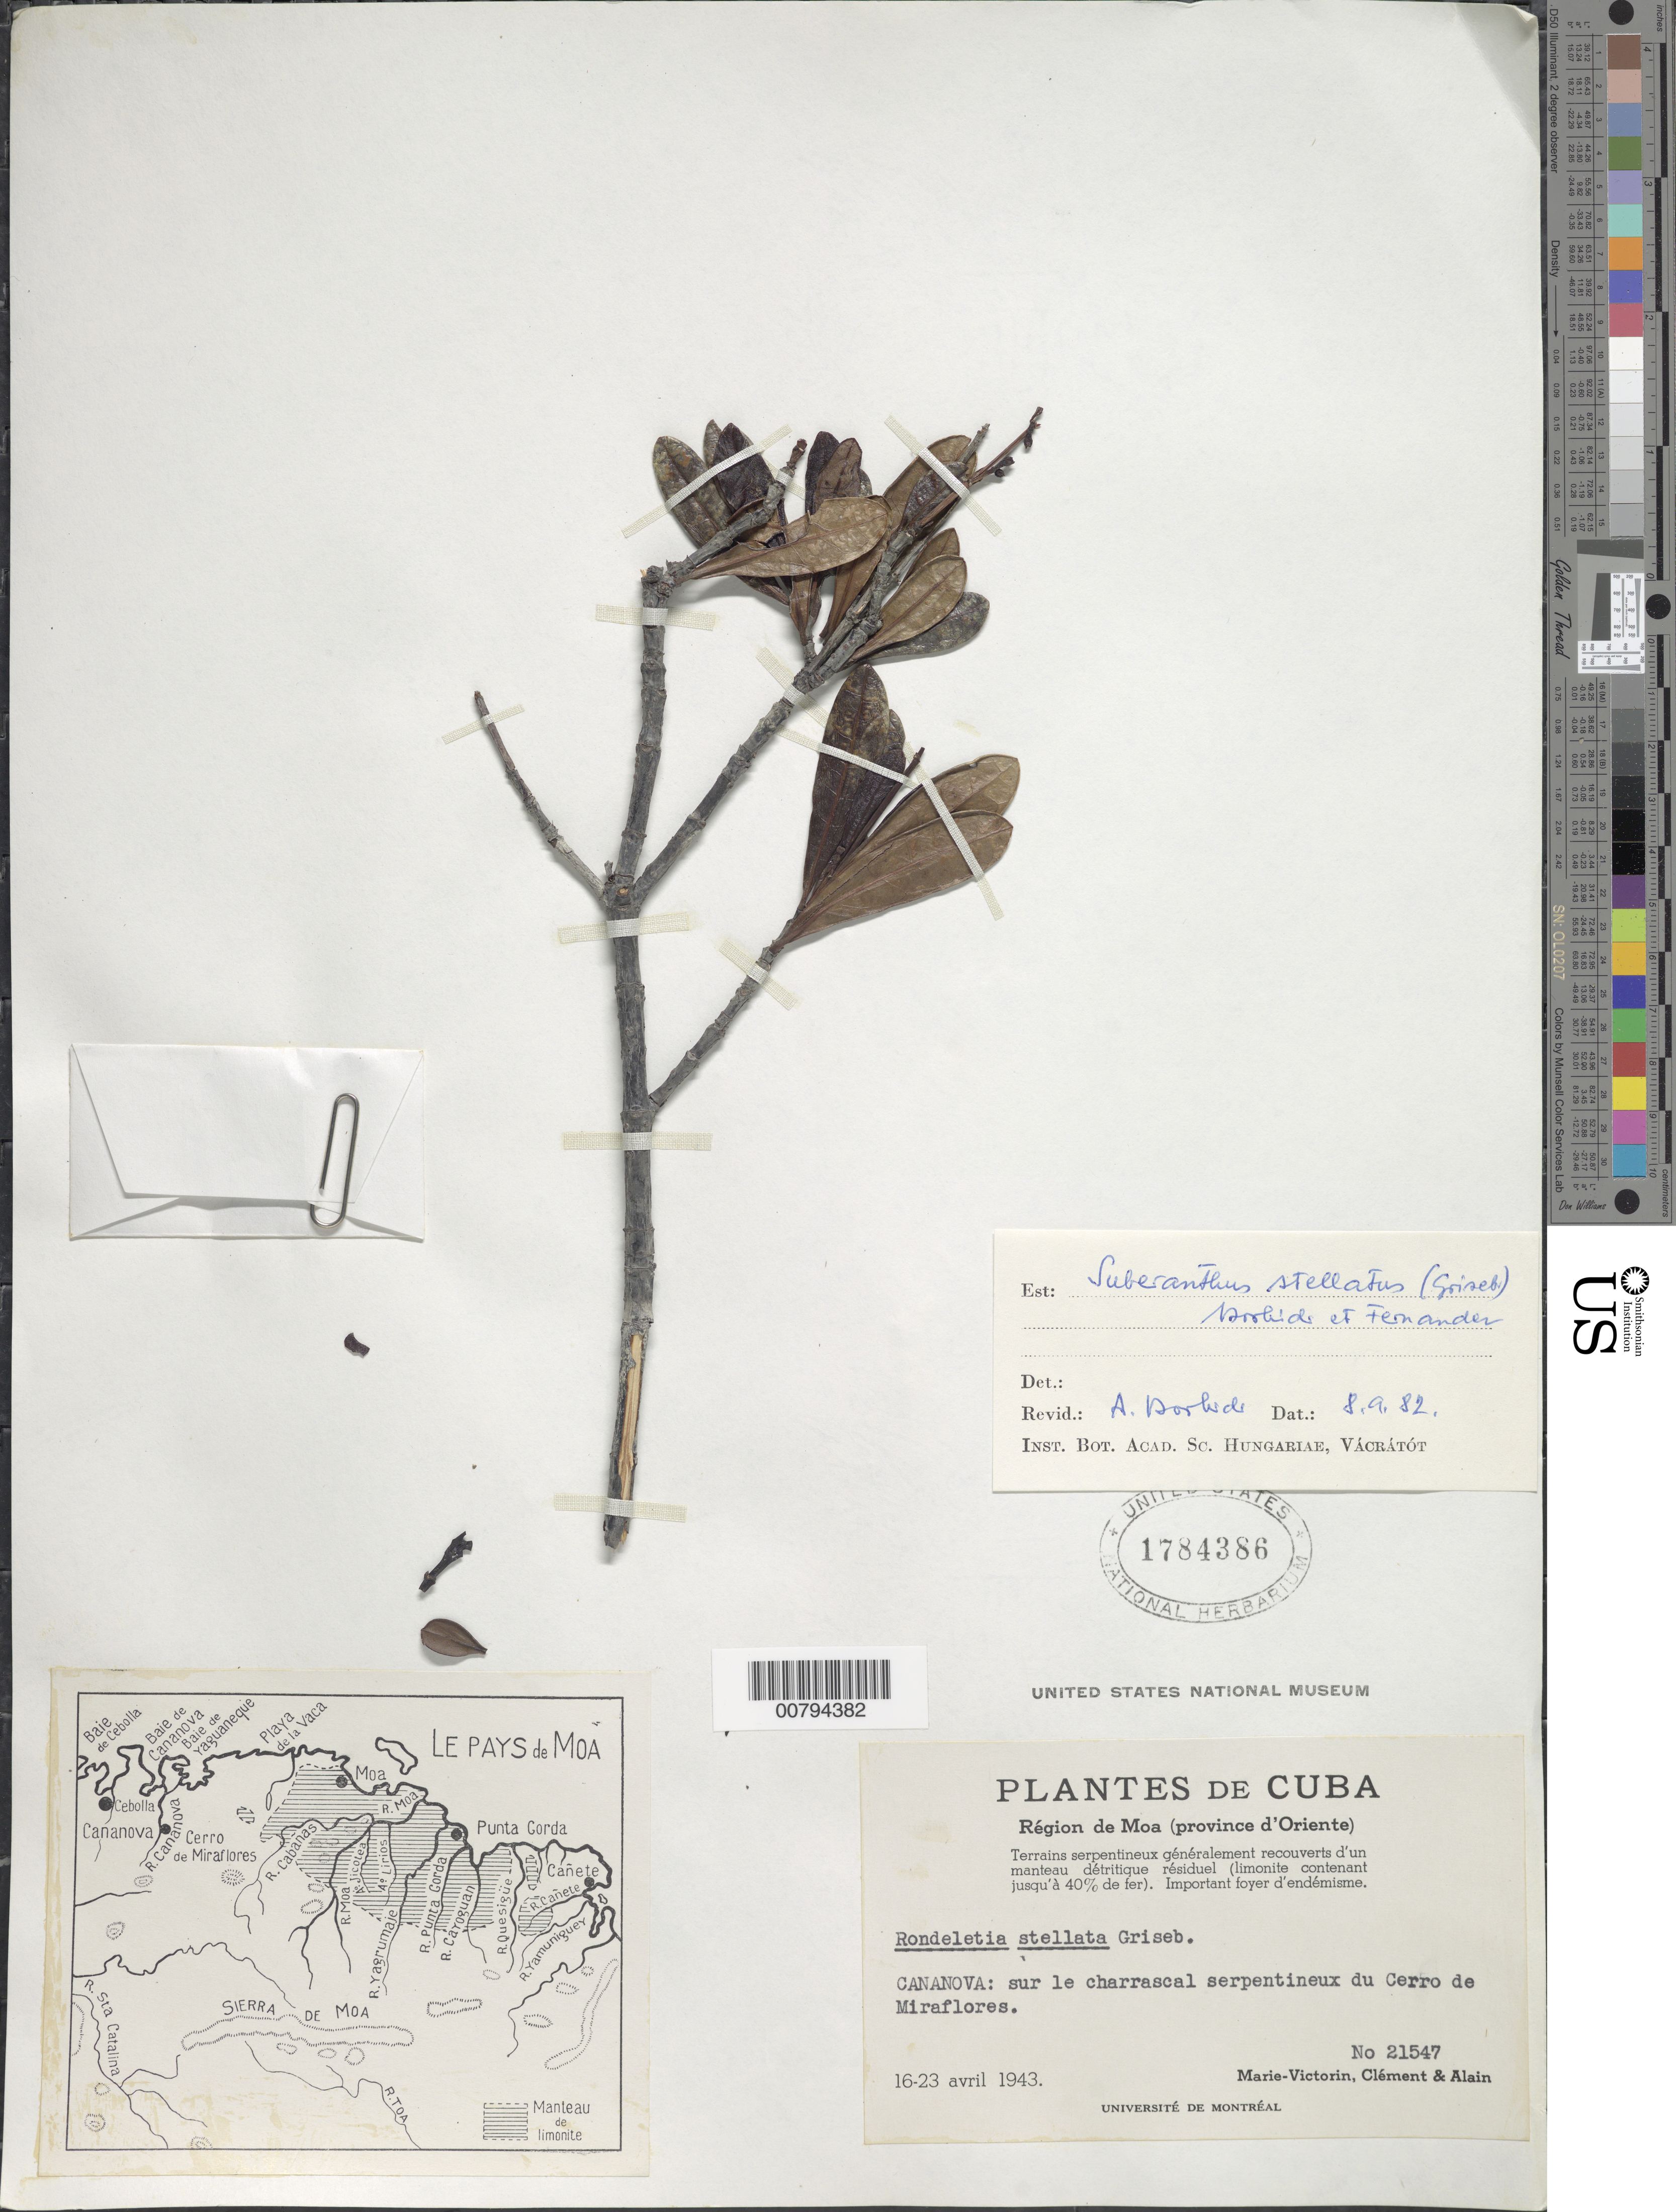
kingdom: Plantae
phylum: Tracheophyta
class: Magnoliopsida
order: Gentianales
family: Rubiaceae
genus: Suberanthus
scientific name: Suberanthus stellatus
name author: (Griseb.) Borhidi & Fernández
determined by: Borhidi, Attila L.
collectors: Fr. Marie-Victorin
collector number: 21547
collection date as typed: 16 Apr 1943 to 23 Apr 1943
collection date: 1943-04-16/1943-04-23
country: Cuba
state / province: Oriente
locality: Cananiva. Cerro de Miraflores.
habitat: Sur le charrascal serpentineux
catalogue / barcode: US 1784386